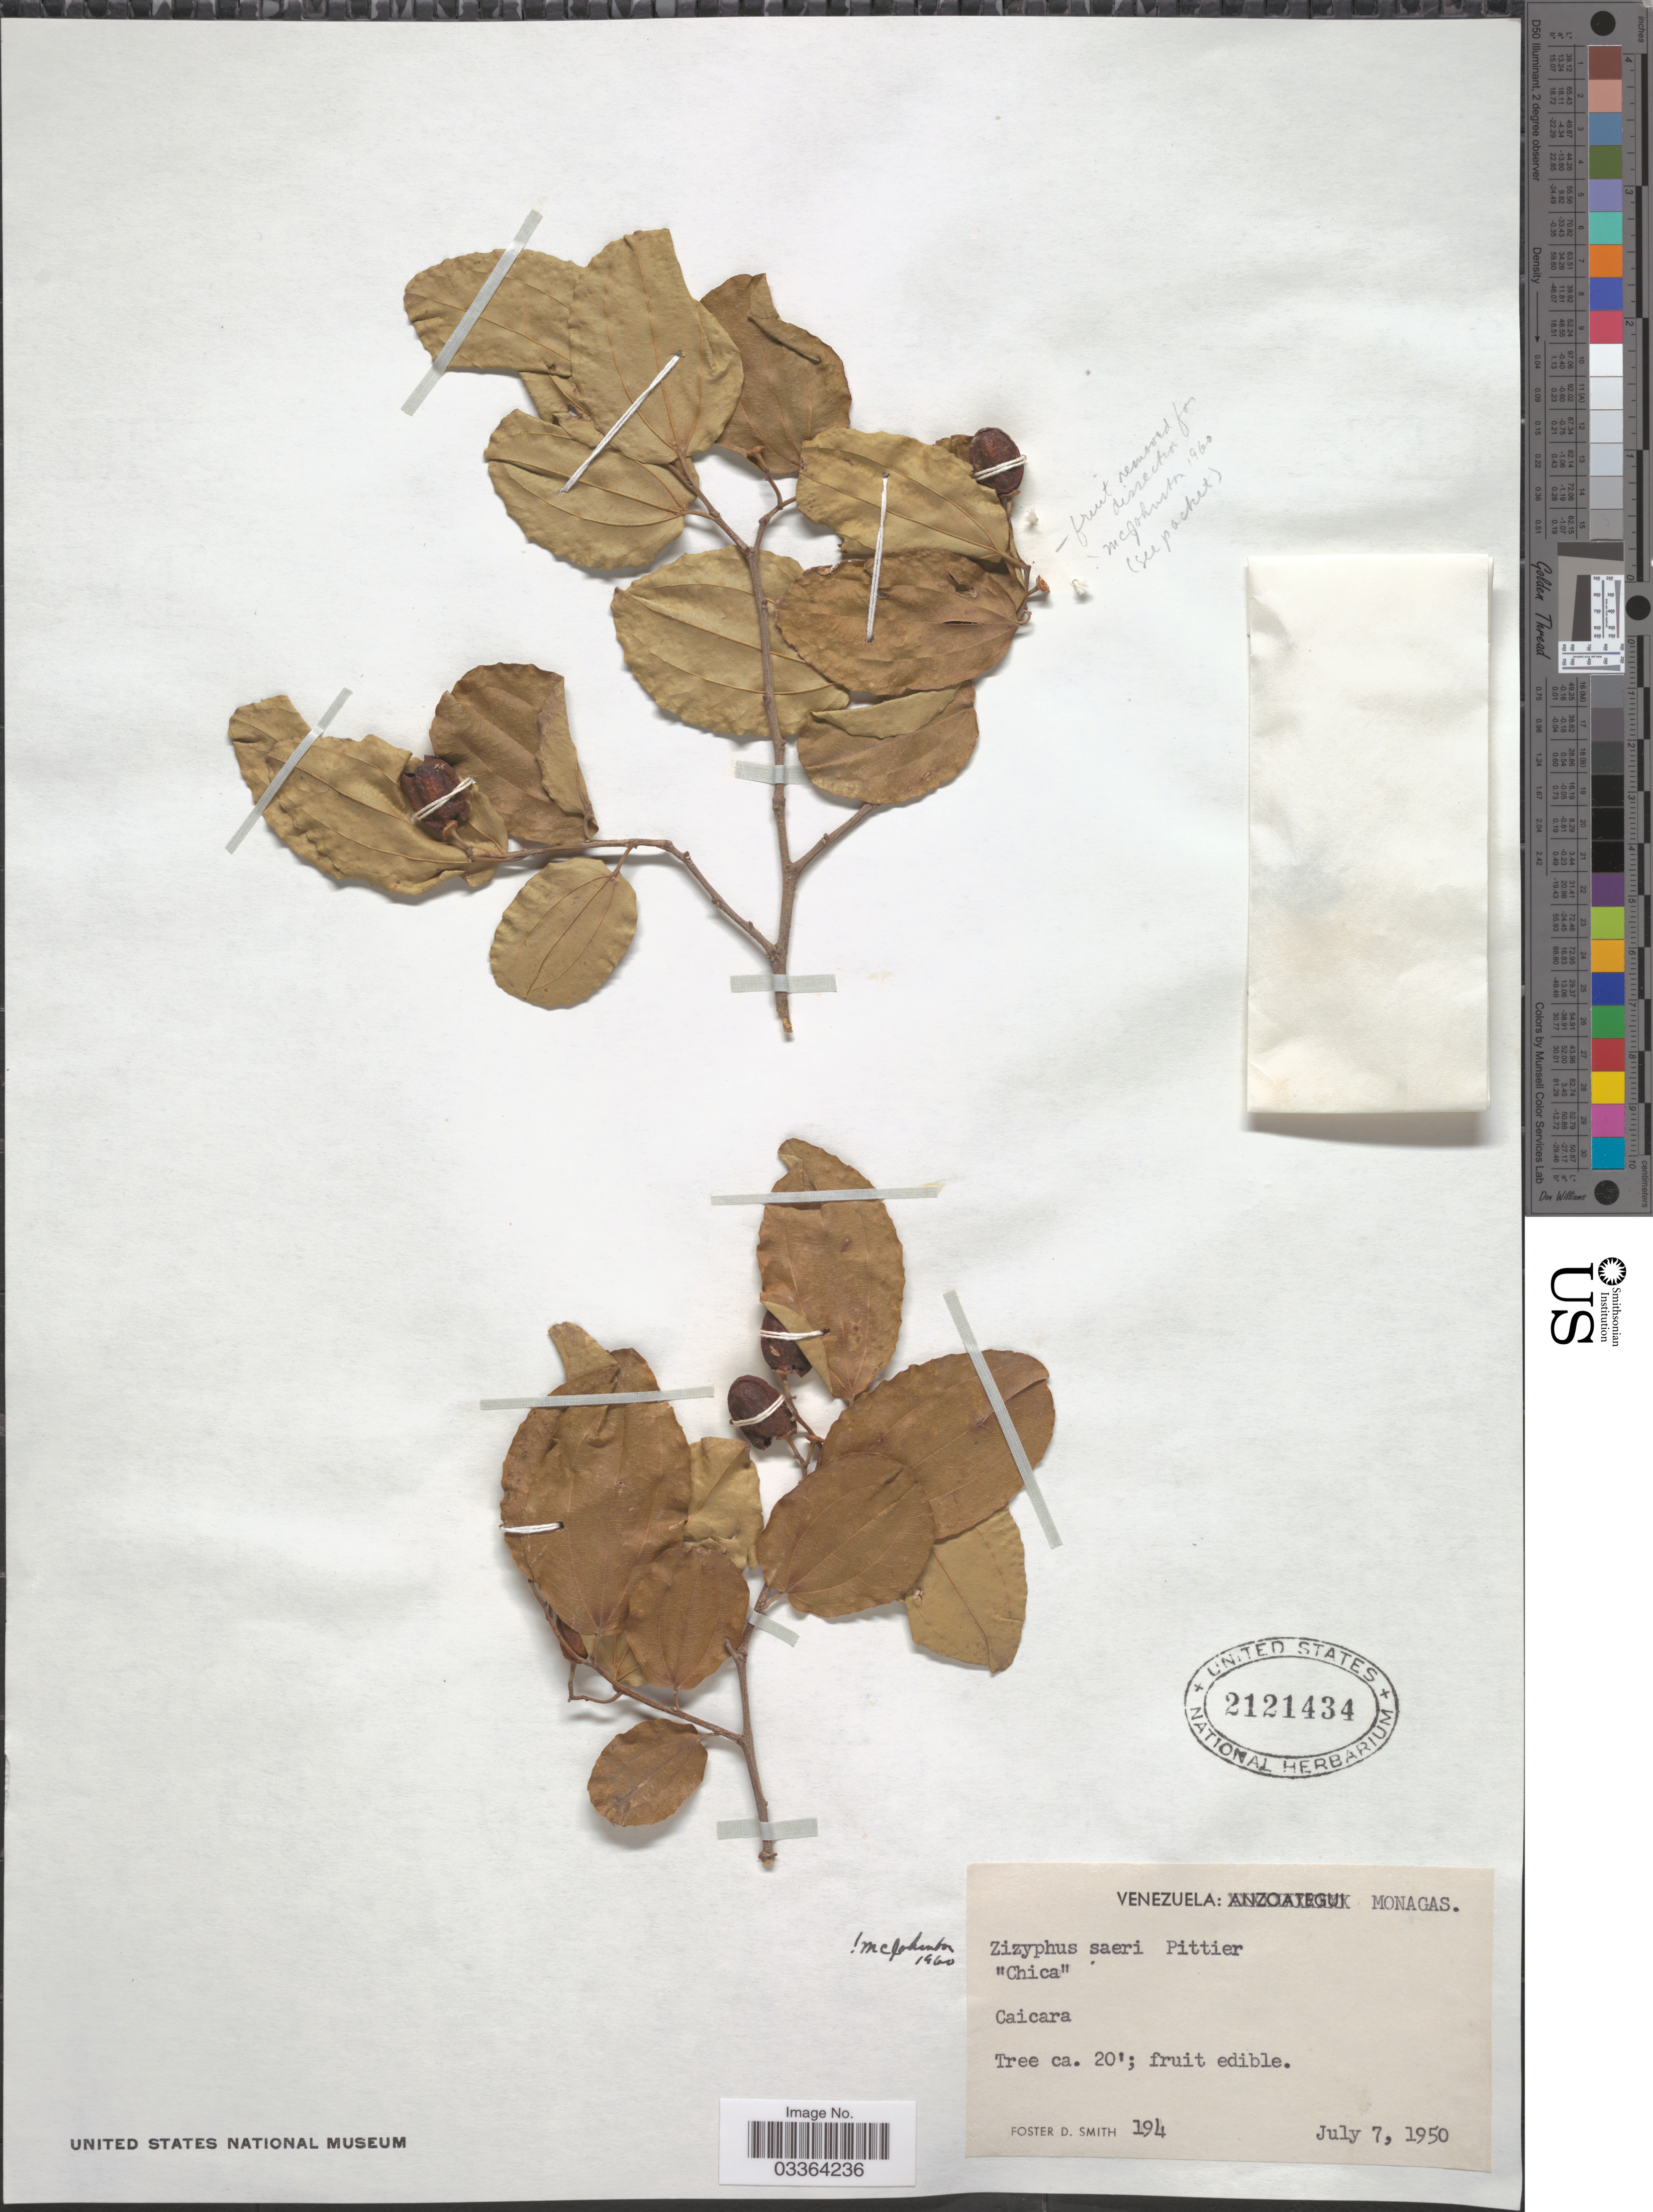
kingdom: Plantae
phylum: Tracheophyta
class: Magnoliopsida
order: Rosales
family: Rhamnaceae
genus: Sarcomphalus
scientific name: Sarcomphalus saeri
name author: (Pittier) Hauenschild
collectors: F. Smith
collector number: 194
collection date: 1950-07-07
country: Venezuela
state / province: Monagas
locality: Caicara.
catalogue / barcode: US 2121434